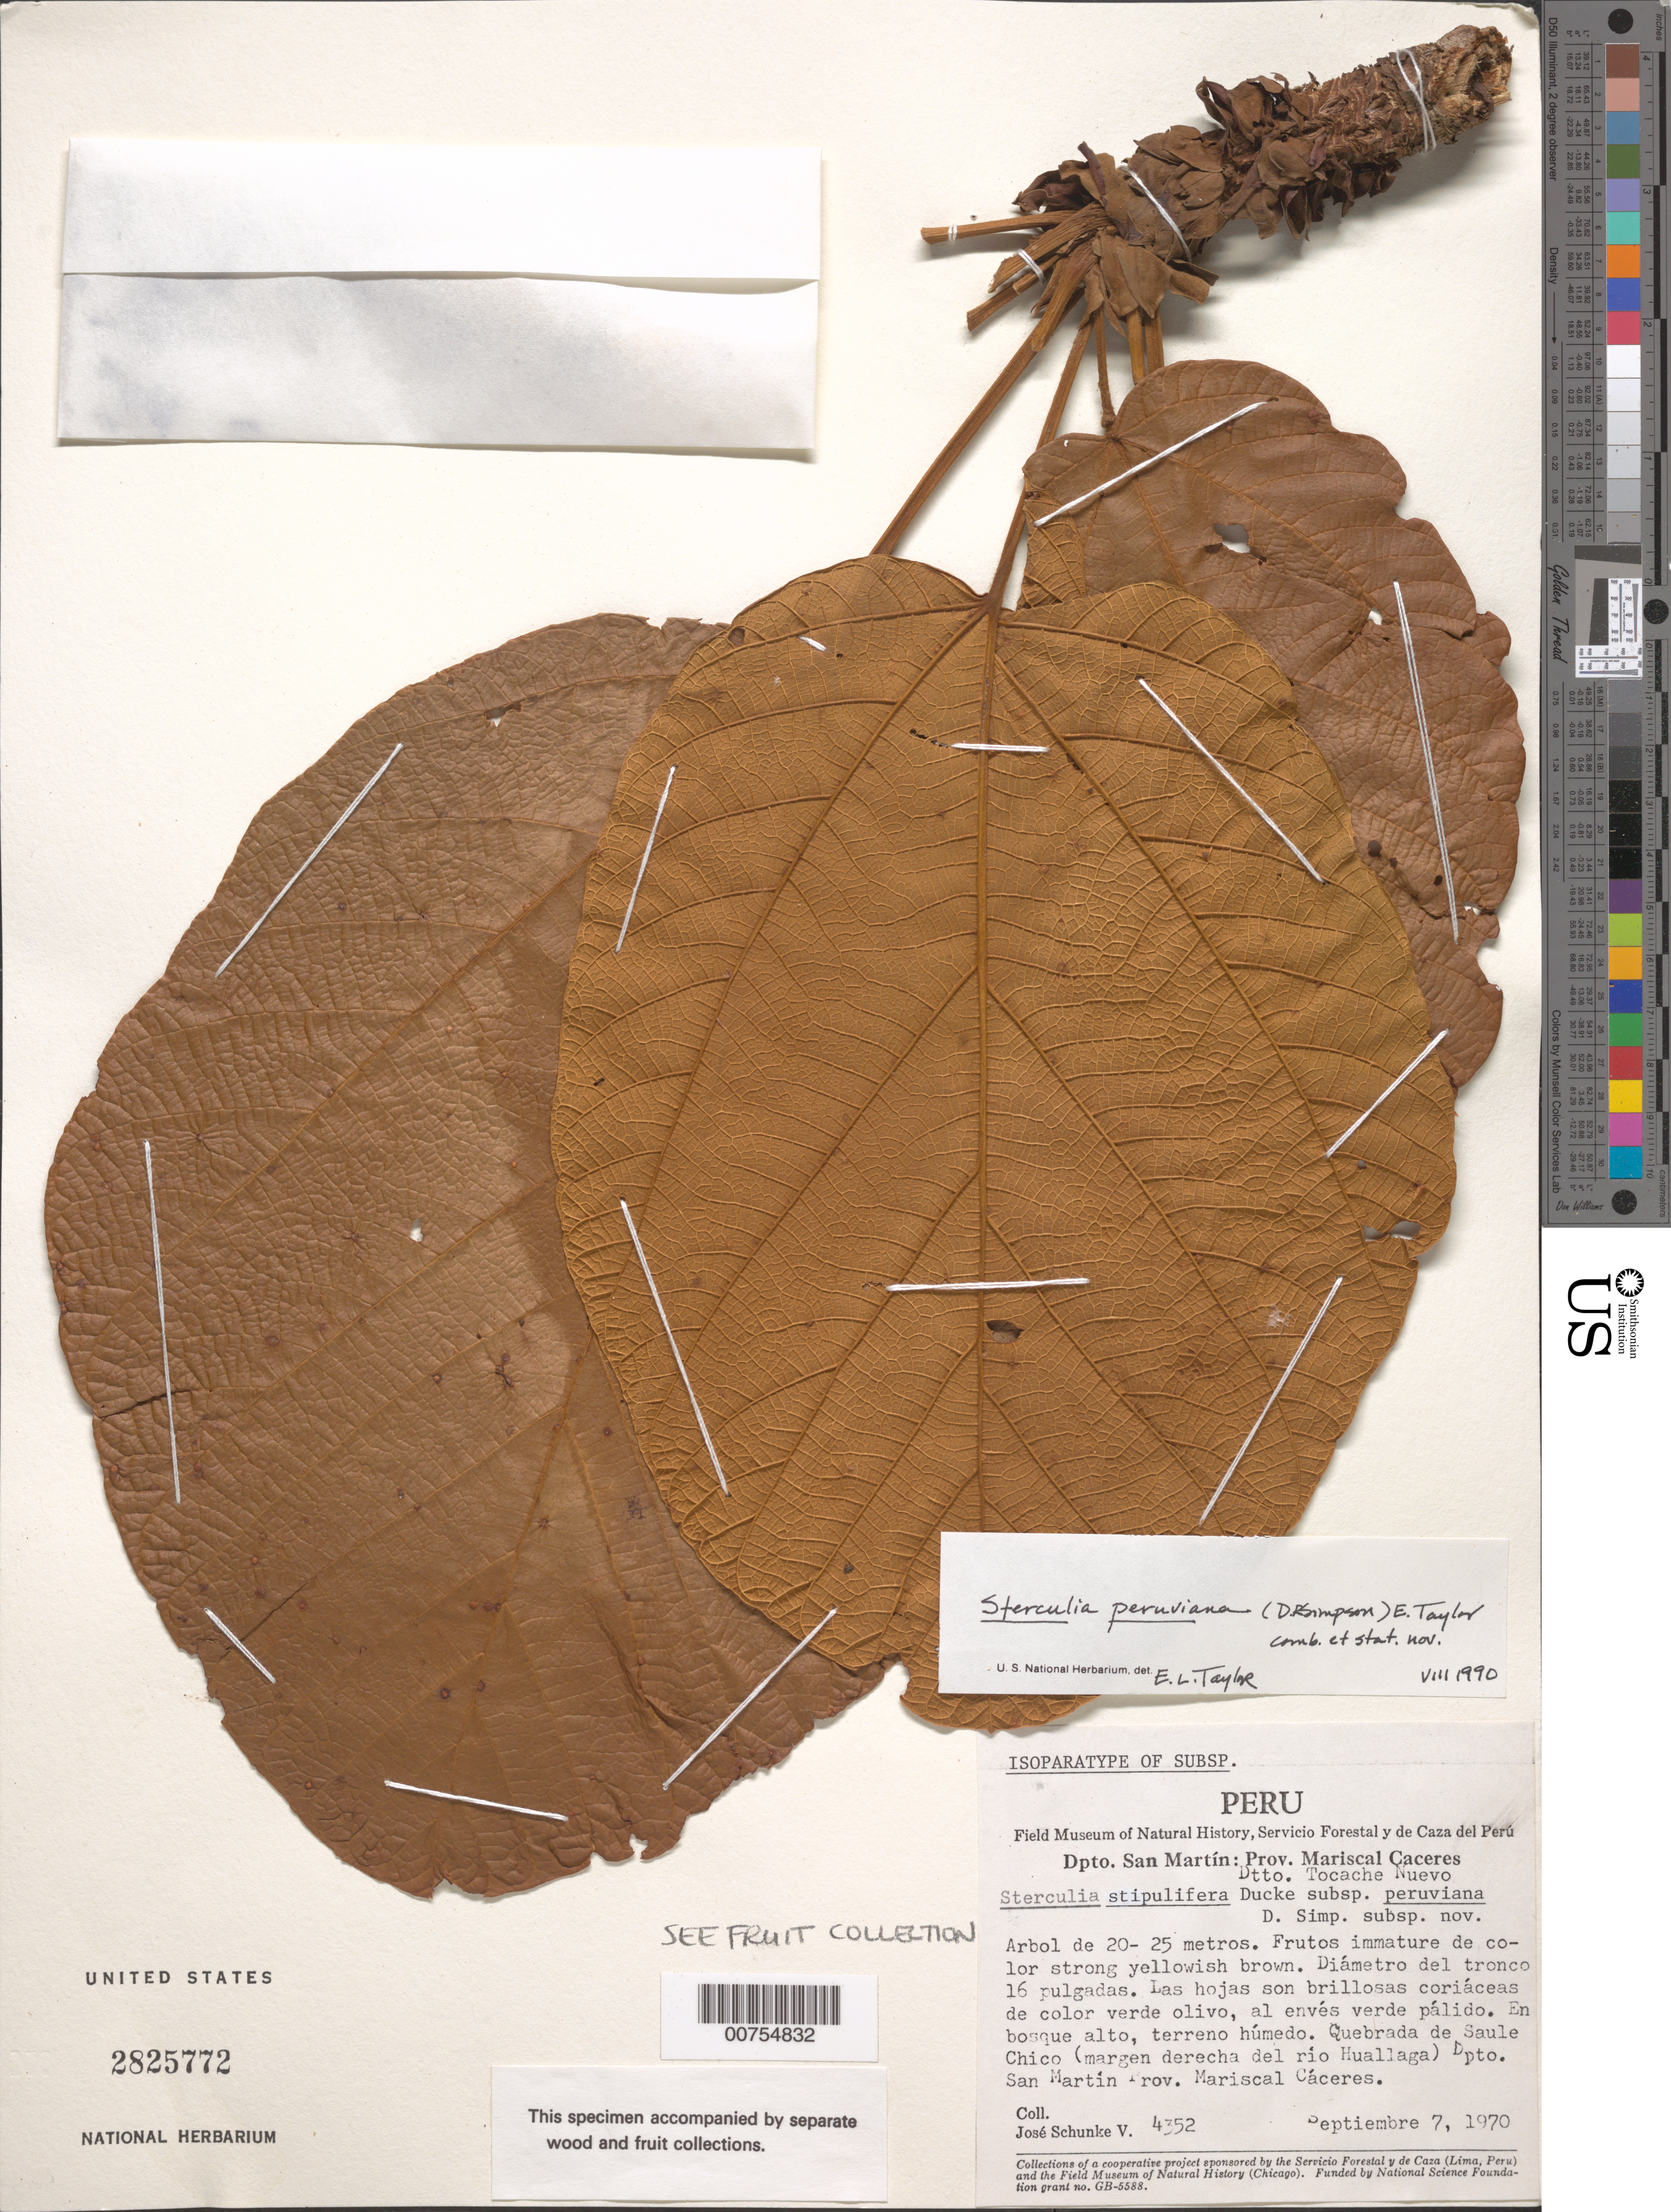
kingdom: Plantae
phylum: Tracheophyta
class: Magnoliopsida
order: Malvales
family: Malvaceae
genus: Sterculia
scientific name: Sterculia peruviana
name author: (D.R. Simpson) E.L. Taylor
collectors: J. Schunke Vigo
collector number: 4352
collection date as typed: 07 Sep 1970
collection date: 1970-09-07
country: Peru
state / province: San Martín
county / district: Mariscal Cáceres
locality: Dtto. Tocache Nuevo. Quebrada de Saule Chico (margen derecha del río Huallaga).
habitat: Bosque alto, terreno húmedo.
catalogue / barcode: US 2825772